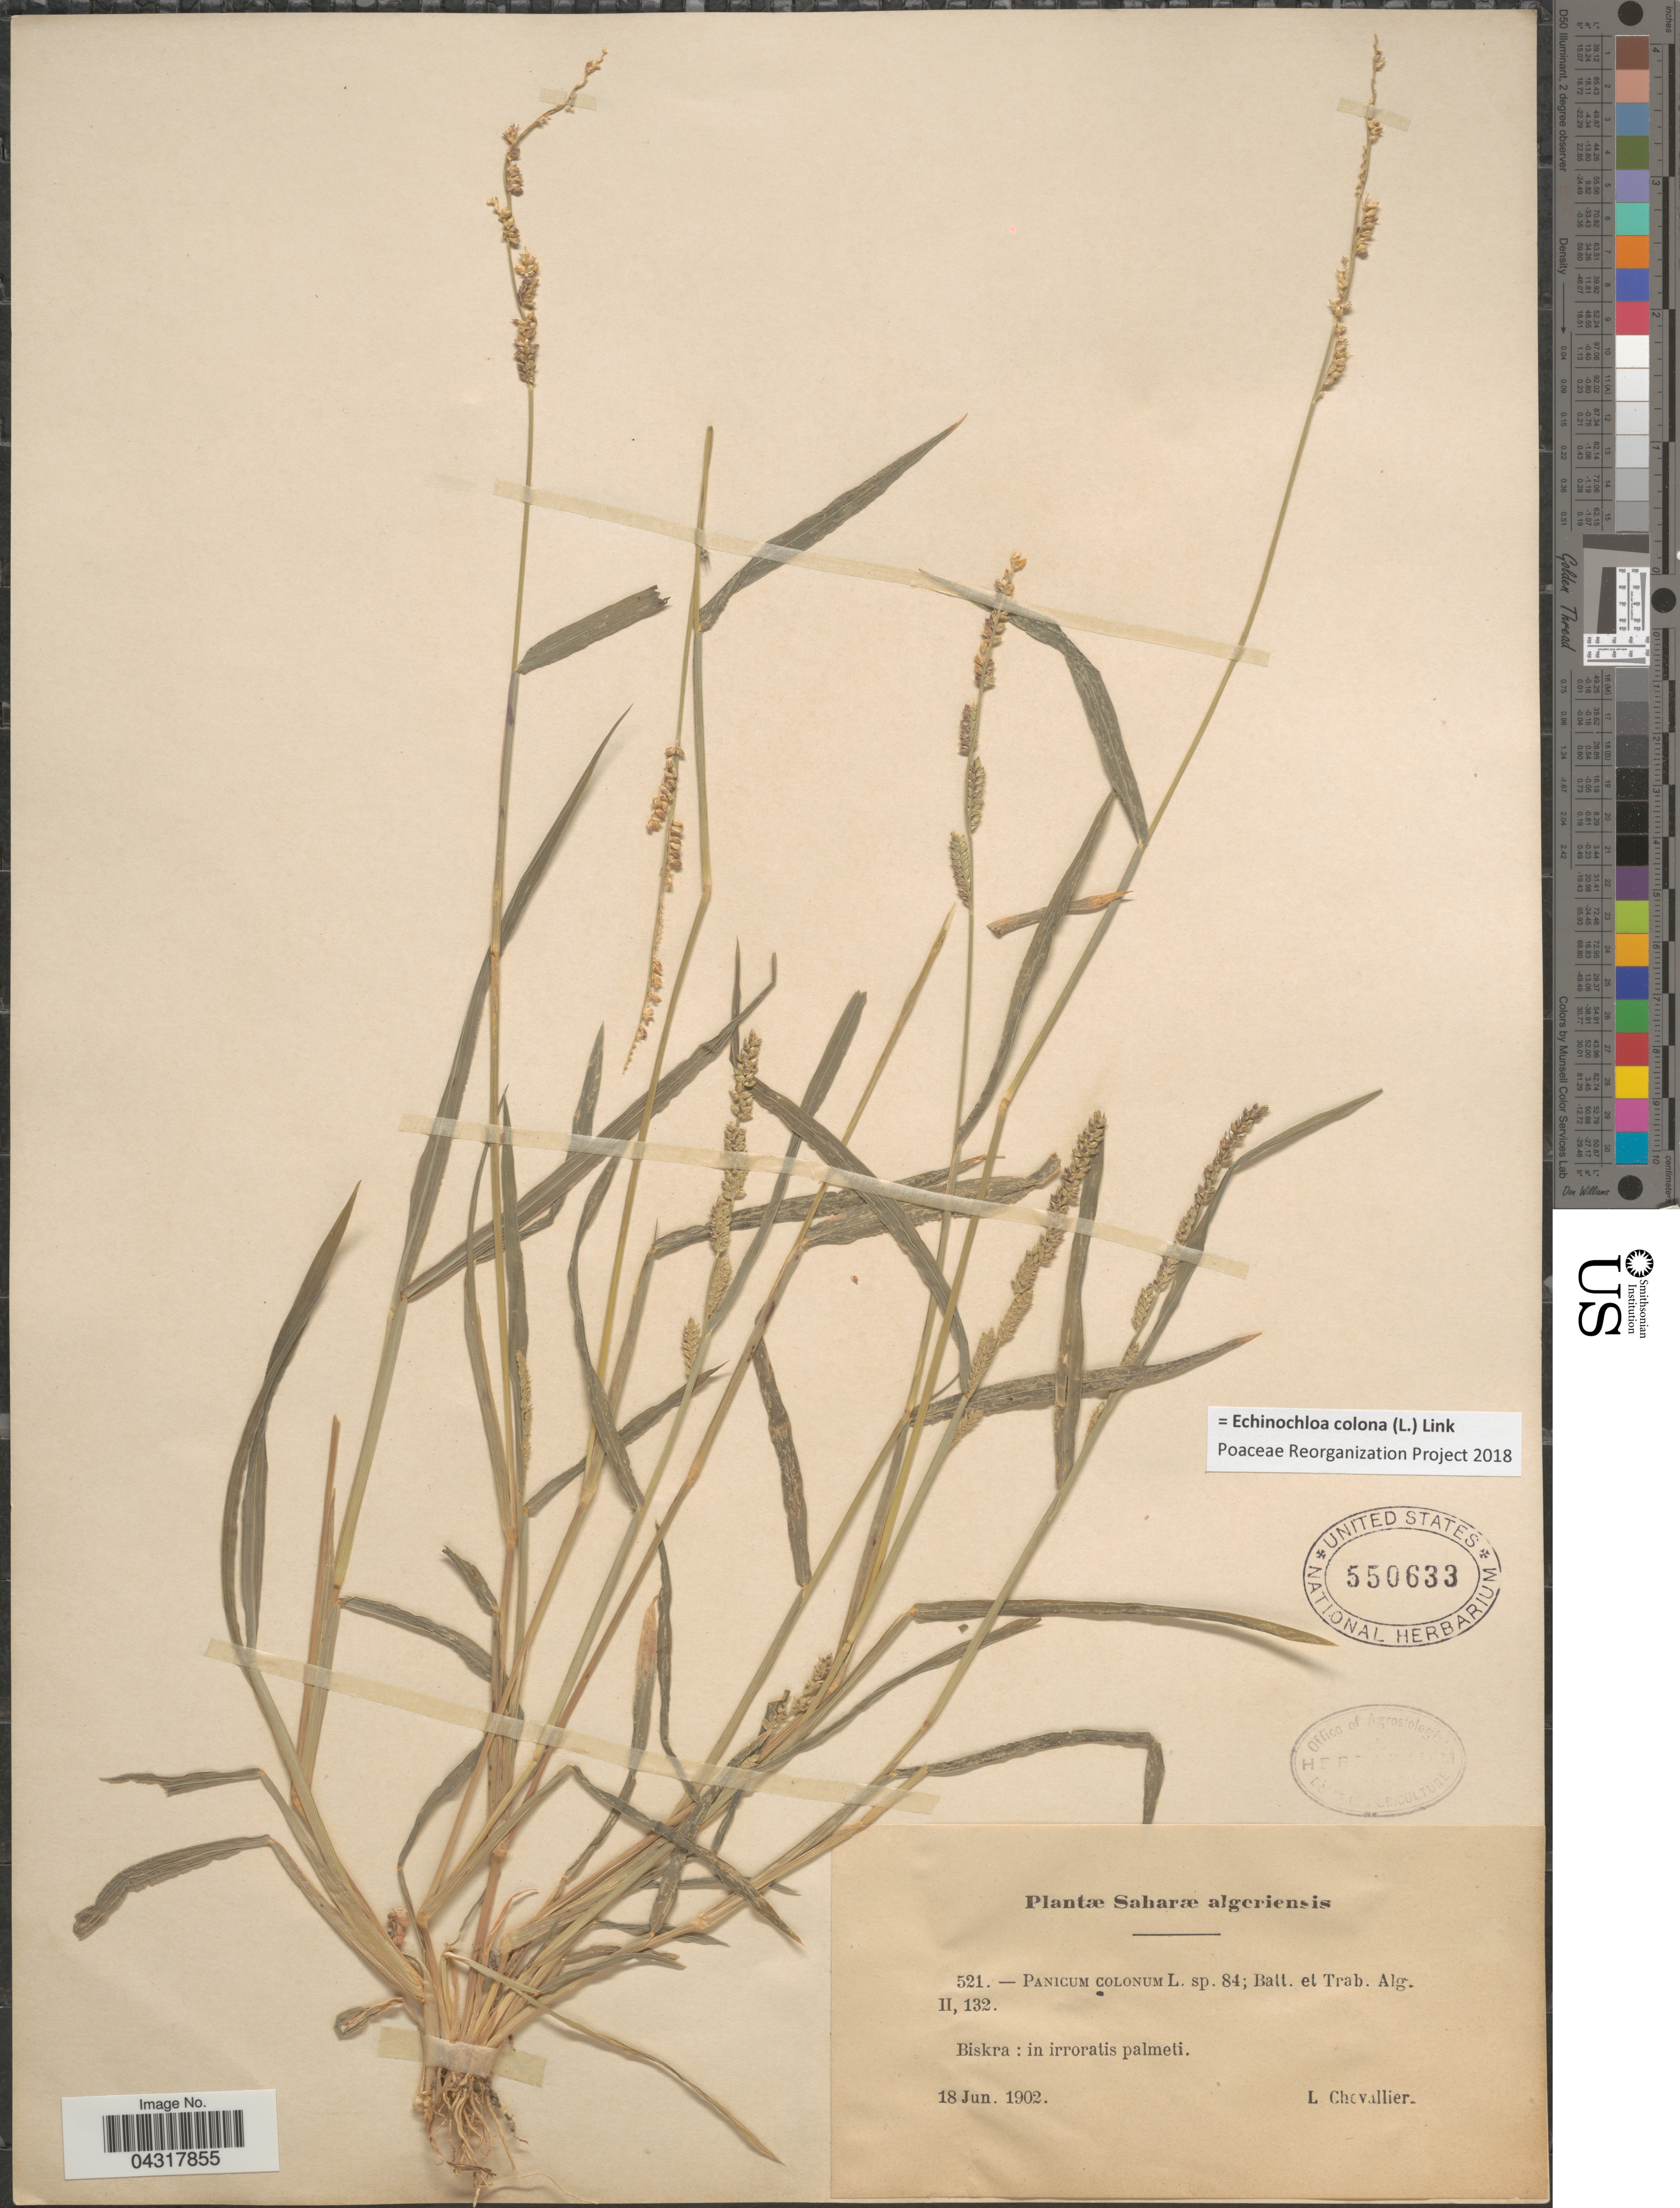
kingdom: Plantae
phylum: Tracheophyta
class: Liliopsida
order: Poales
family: Poaceae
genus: Echinochloa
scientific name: Echinochloa colona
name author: (L.) Link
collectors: L. Chevallier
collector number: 521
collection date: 1902-06-18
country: Algeria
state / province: Biskra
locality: Saharæ algeriensis. Biskra: in irroratis palmeti.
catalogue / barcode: US 550633